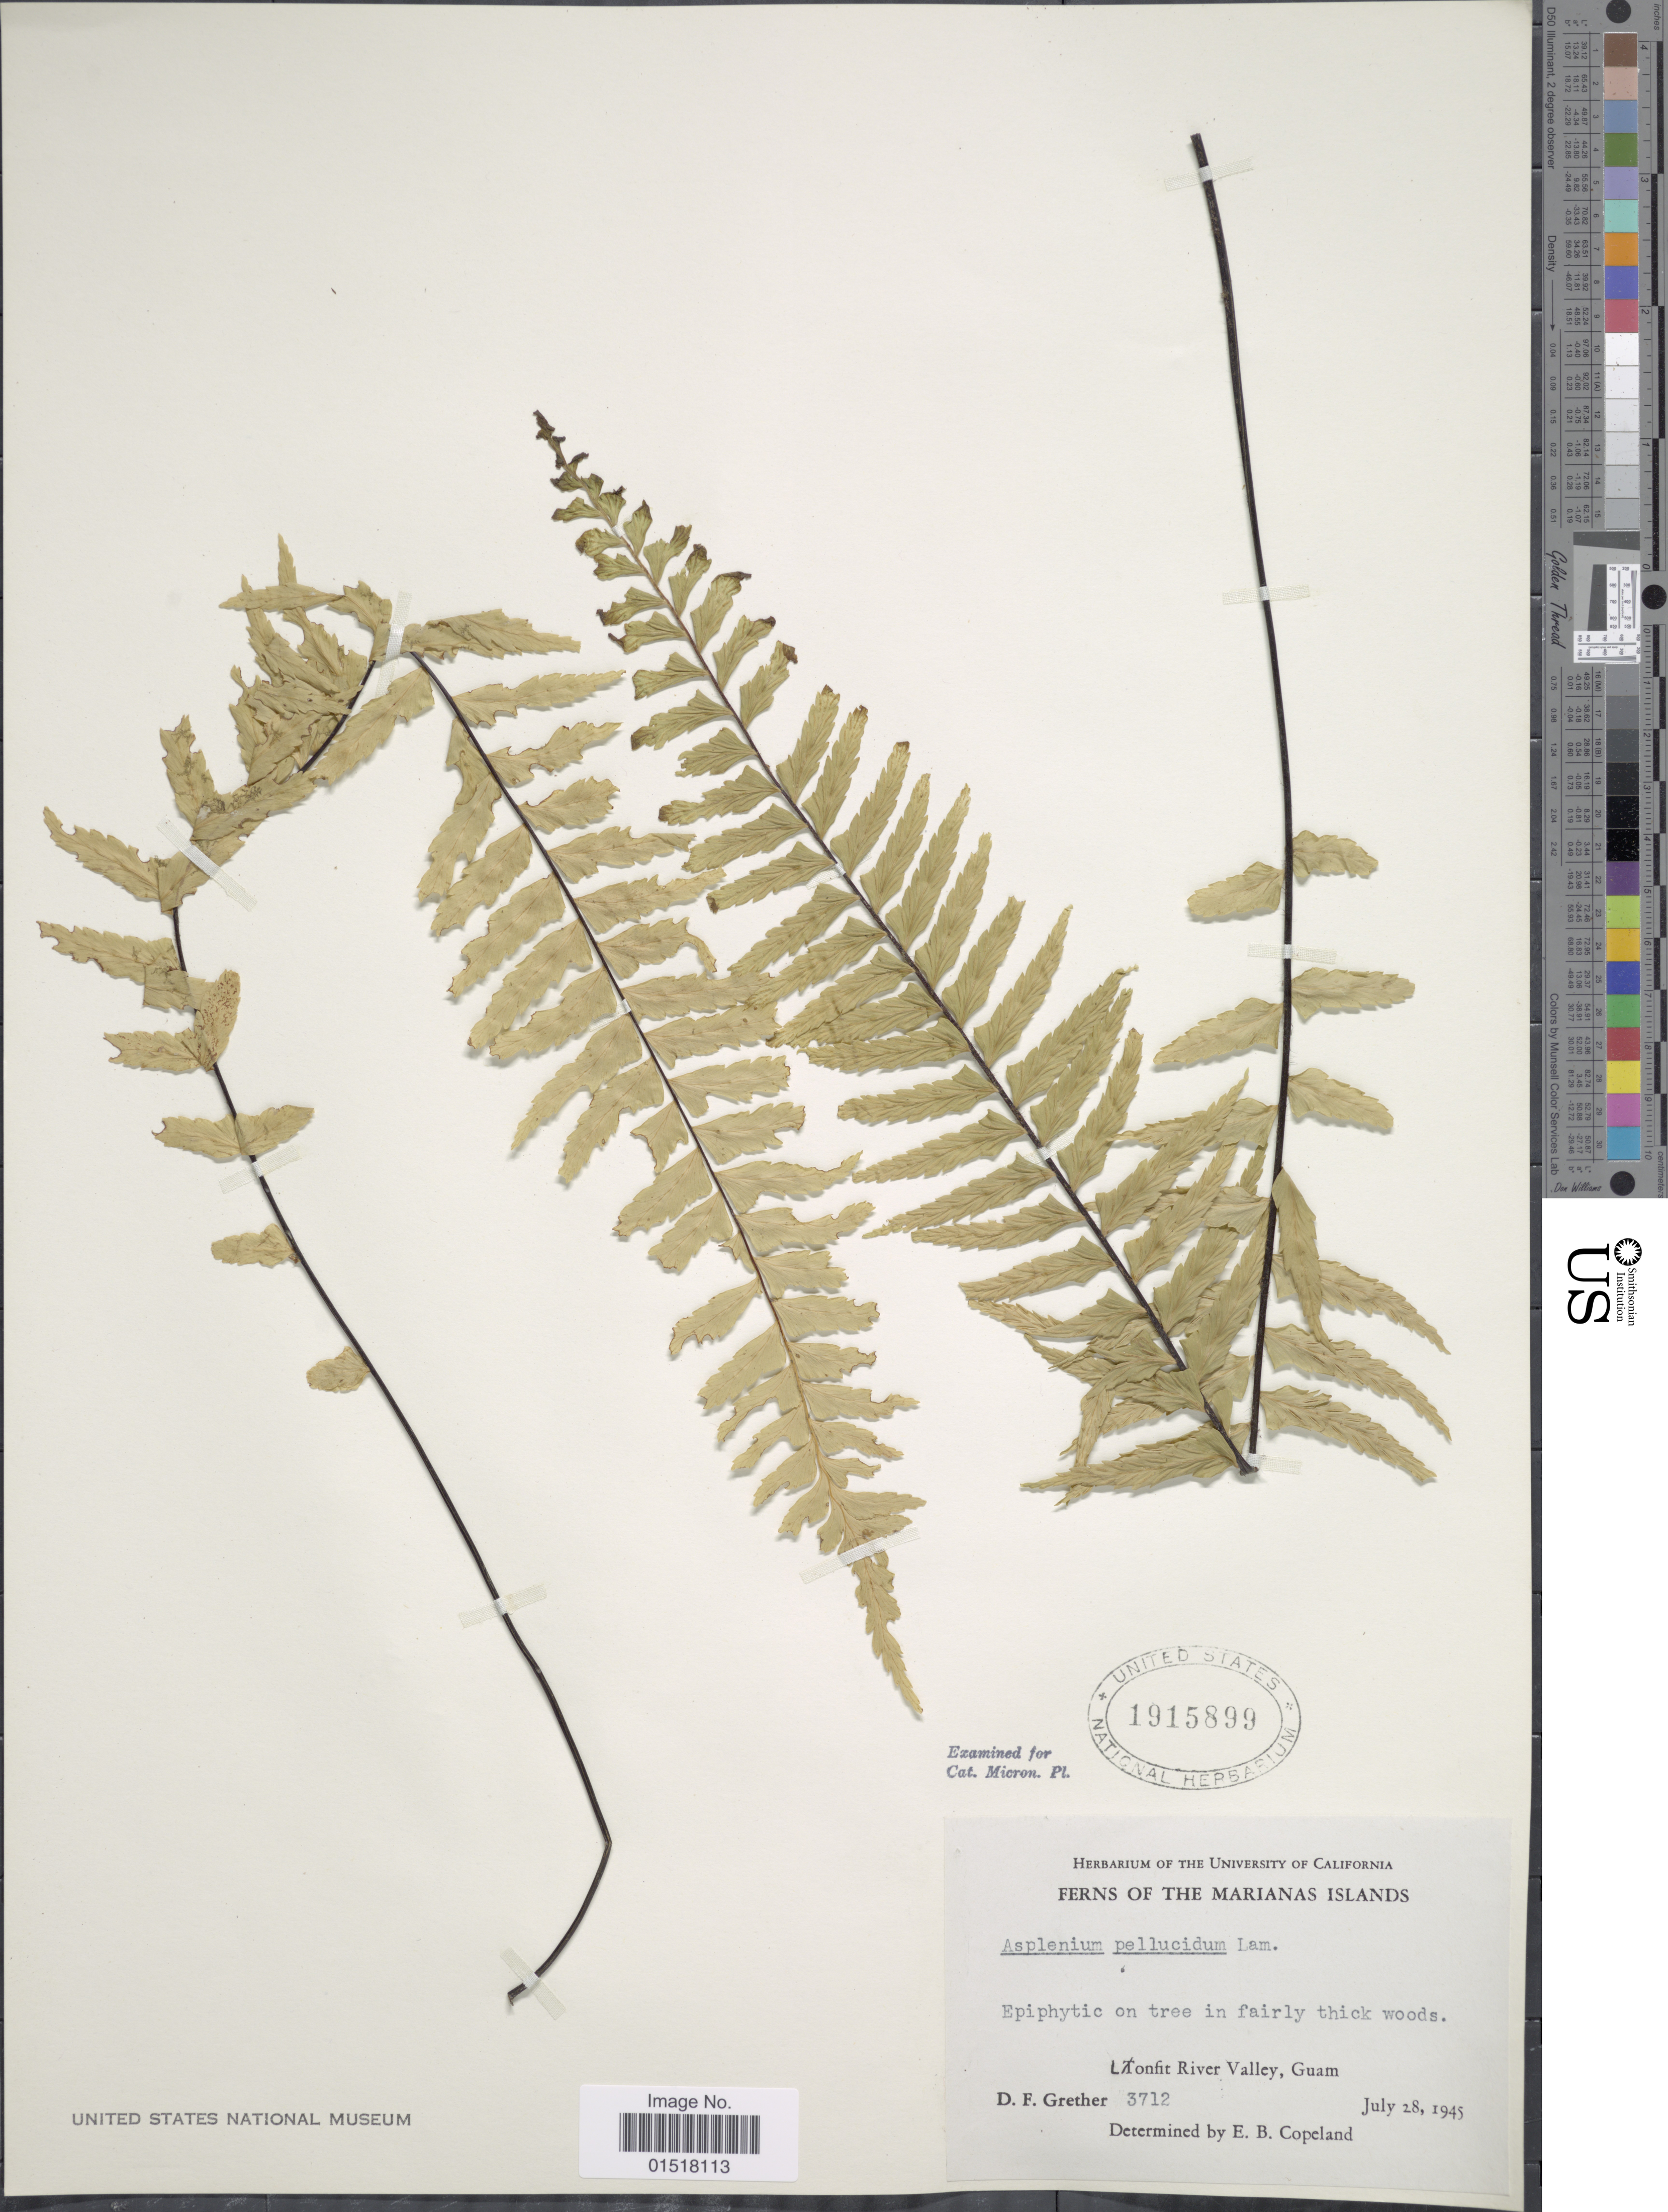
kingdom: Plantae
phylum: Tracheophyta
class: Polypodiopsida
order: Polypodiales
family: Aspleniaceae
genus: Asplenium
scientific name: Asplenium pellucidum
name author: Lam.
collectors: D. F. Grether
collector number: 3712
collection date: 1945-07-28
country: Guam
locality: Marianas Islands. Lonfit River Valley.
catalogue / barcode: US 1915899